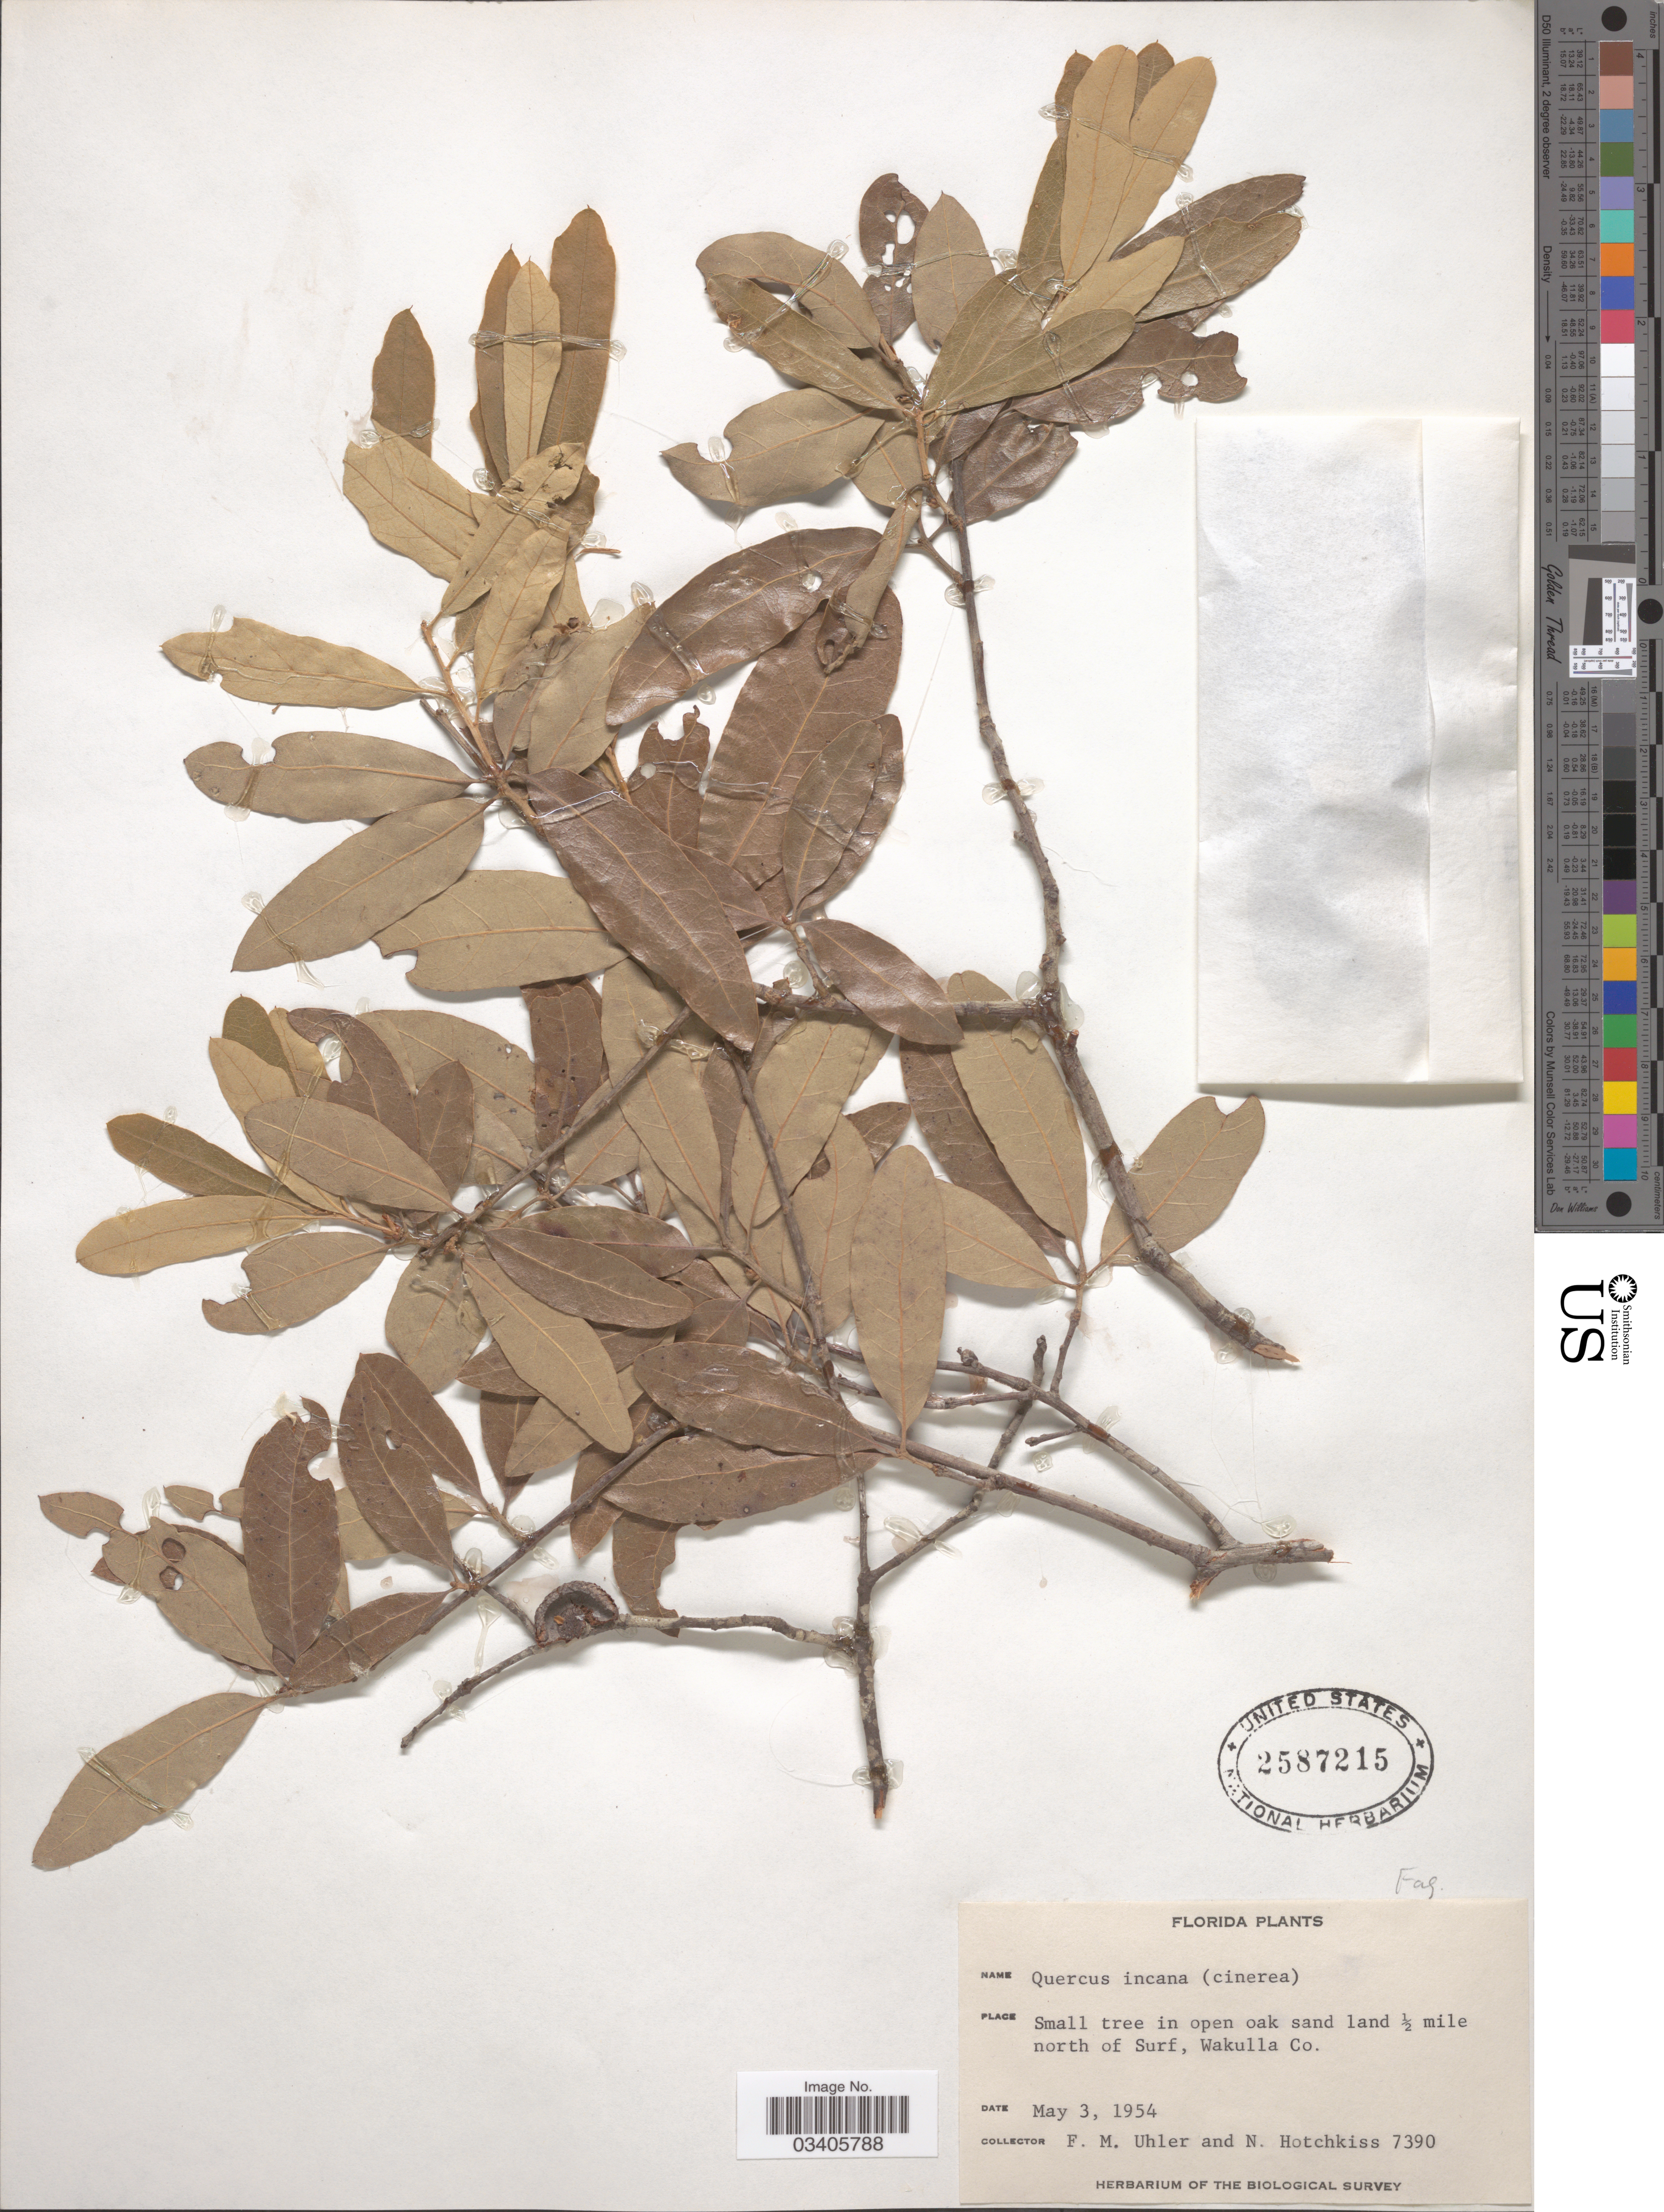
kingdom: Plantae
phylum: Tracheophyta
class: Magnoliopsida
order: Fagales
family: Fagaceae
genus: Quercus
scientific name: Quercus incana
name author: W. Bartram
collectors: F. M. Uhler & N. Hotchkiss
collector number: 7390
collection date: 1954-05-03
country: United States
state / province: Florida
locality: Small tree in open oak sand land ½ mile north of Surf, Wakulla Co.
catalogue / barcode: US 2587215